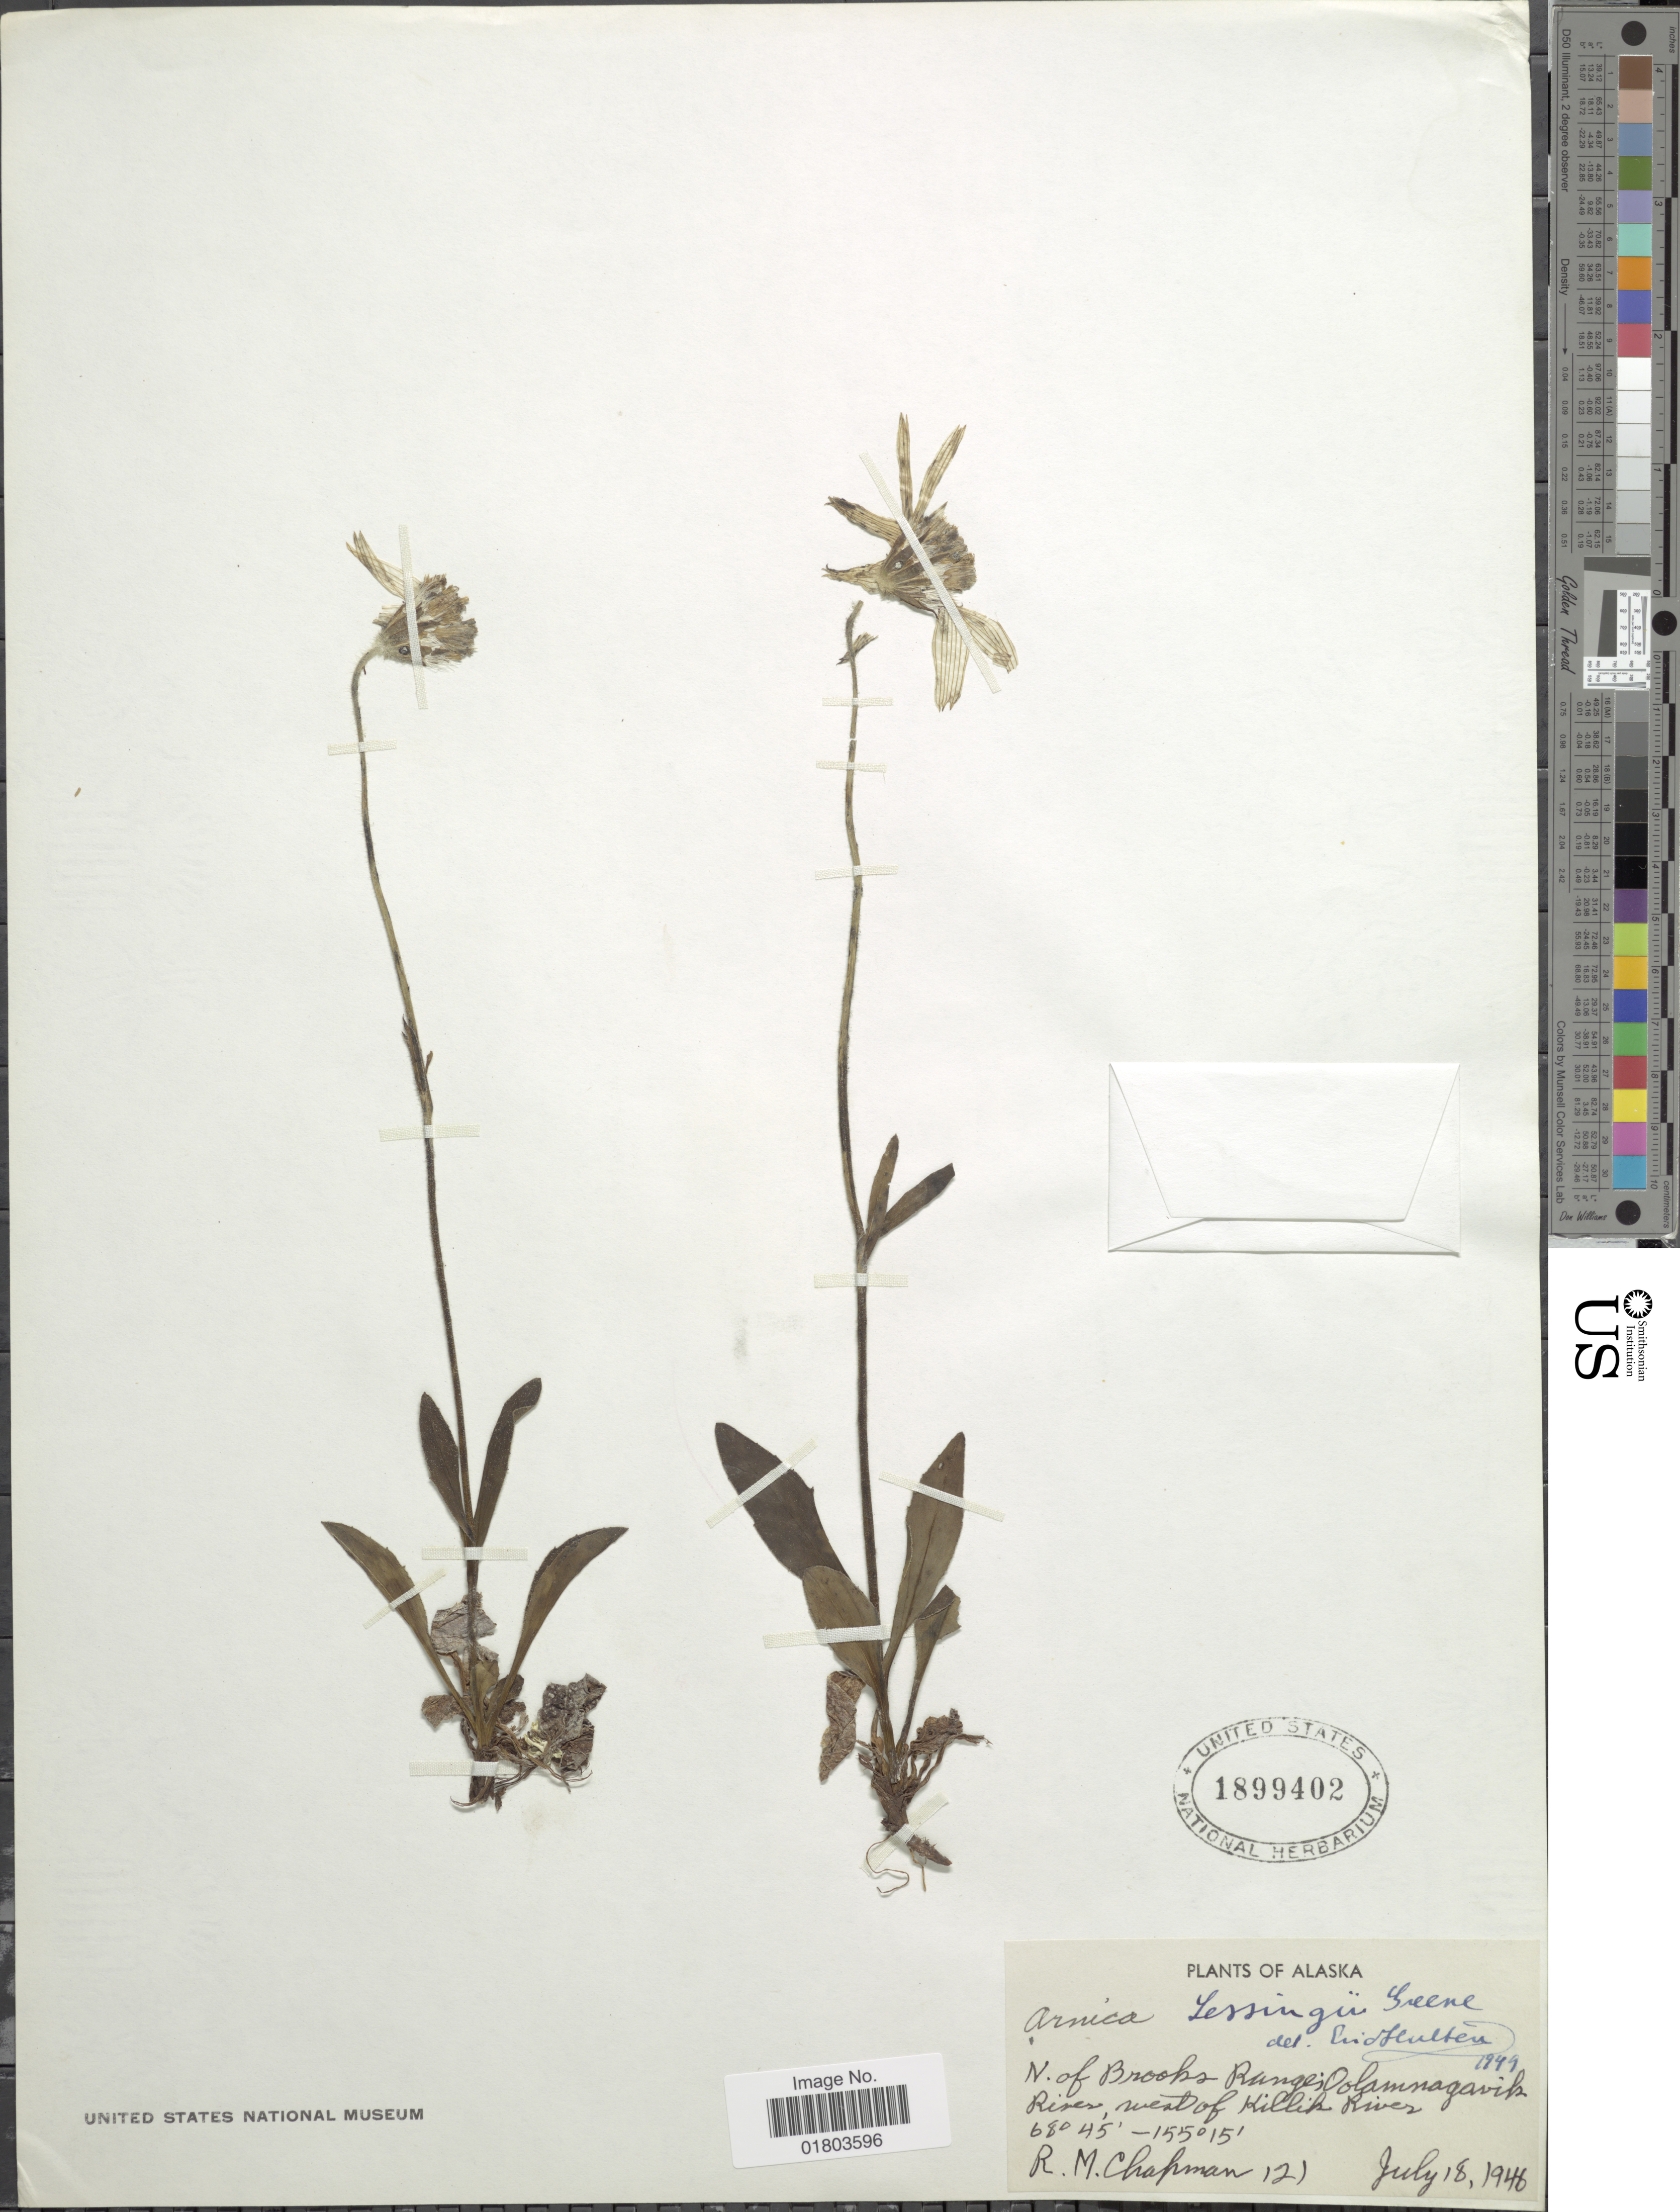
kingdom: Plantae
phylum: Tracheophyta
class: Magnoliopsida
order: Asterales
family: Asteraceae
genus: Arnica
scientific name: Arnica lessingii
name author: (Torr. & A. Gray) Greene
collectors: R. M. Chapman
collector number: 12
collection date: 1946-07-18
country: United States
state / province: Alaska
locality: N. of Brooks Rungei; Oolamnagavik river, west of Killik River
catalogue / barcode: US 1899402